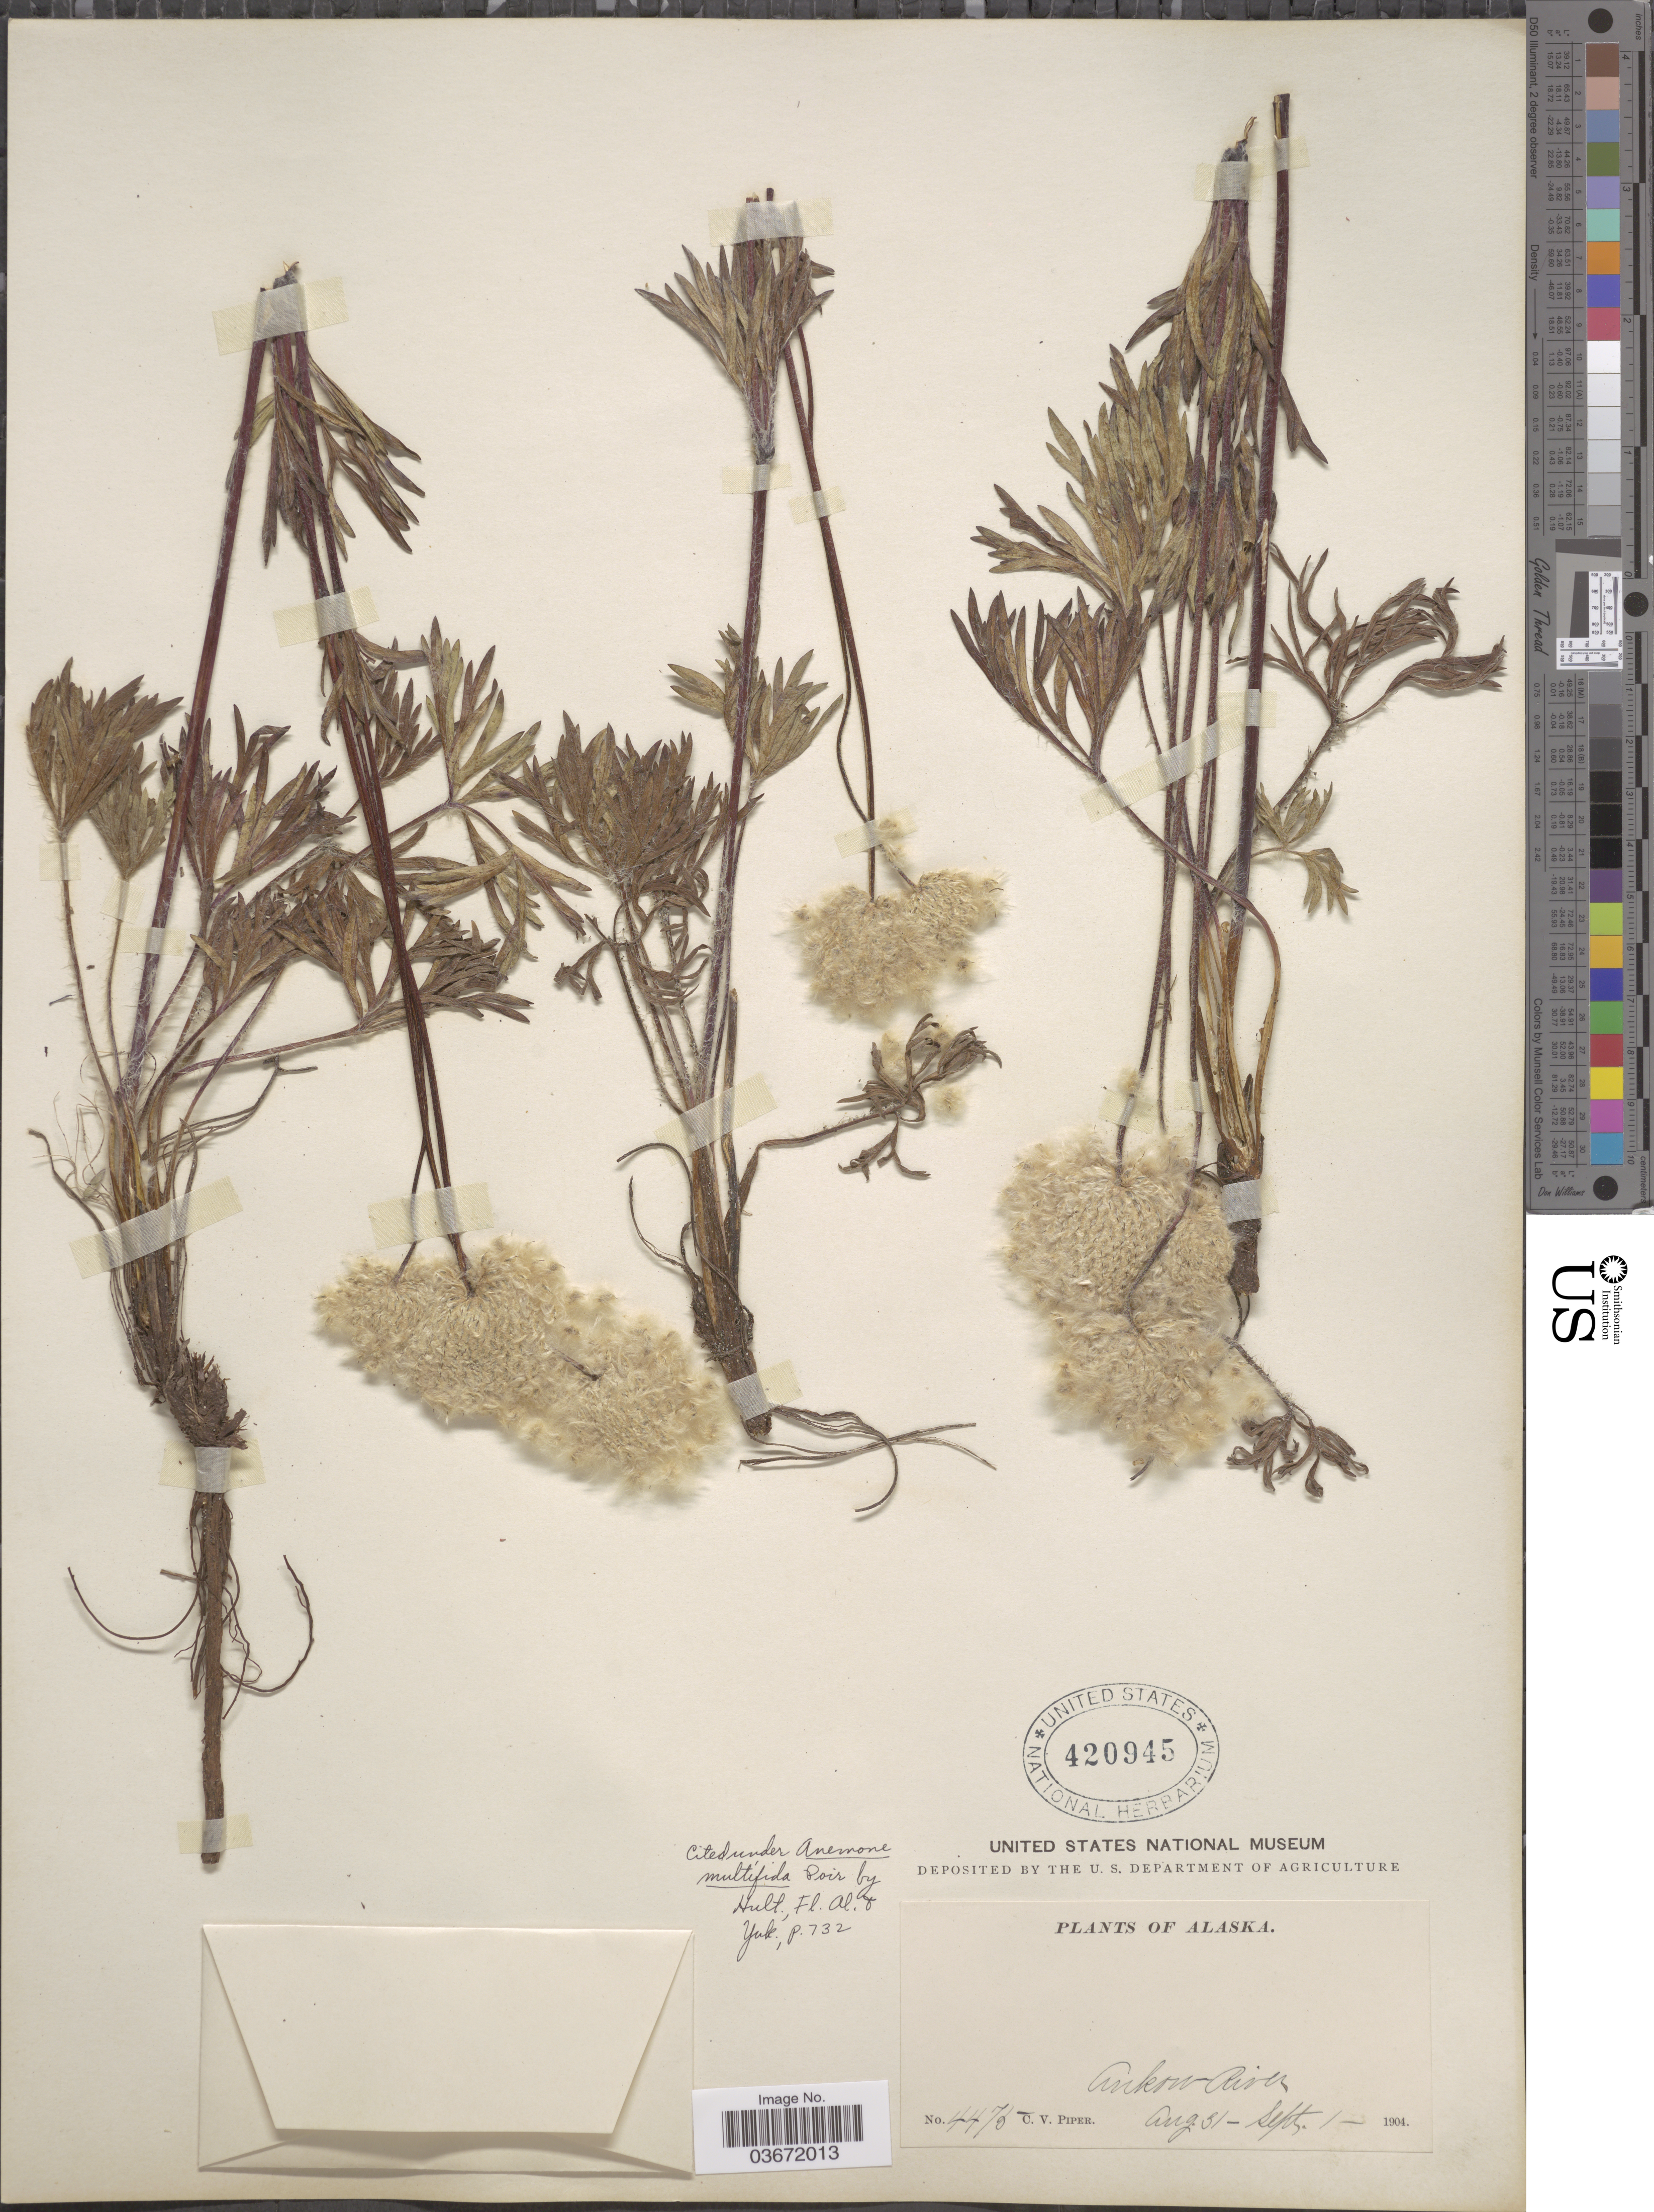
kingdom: Plantae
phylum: Tracheophyta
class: Magnoliopsida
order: Ranunculales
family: Ranunculaceae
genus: Anemone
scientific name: Anemone multifida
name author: Poir.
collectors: C. V. Piper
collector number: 4475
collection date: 1904-08-31/1904-09-01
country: United States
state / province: Alaska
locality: Ankow River.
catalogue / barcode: US 420945